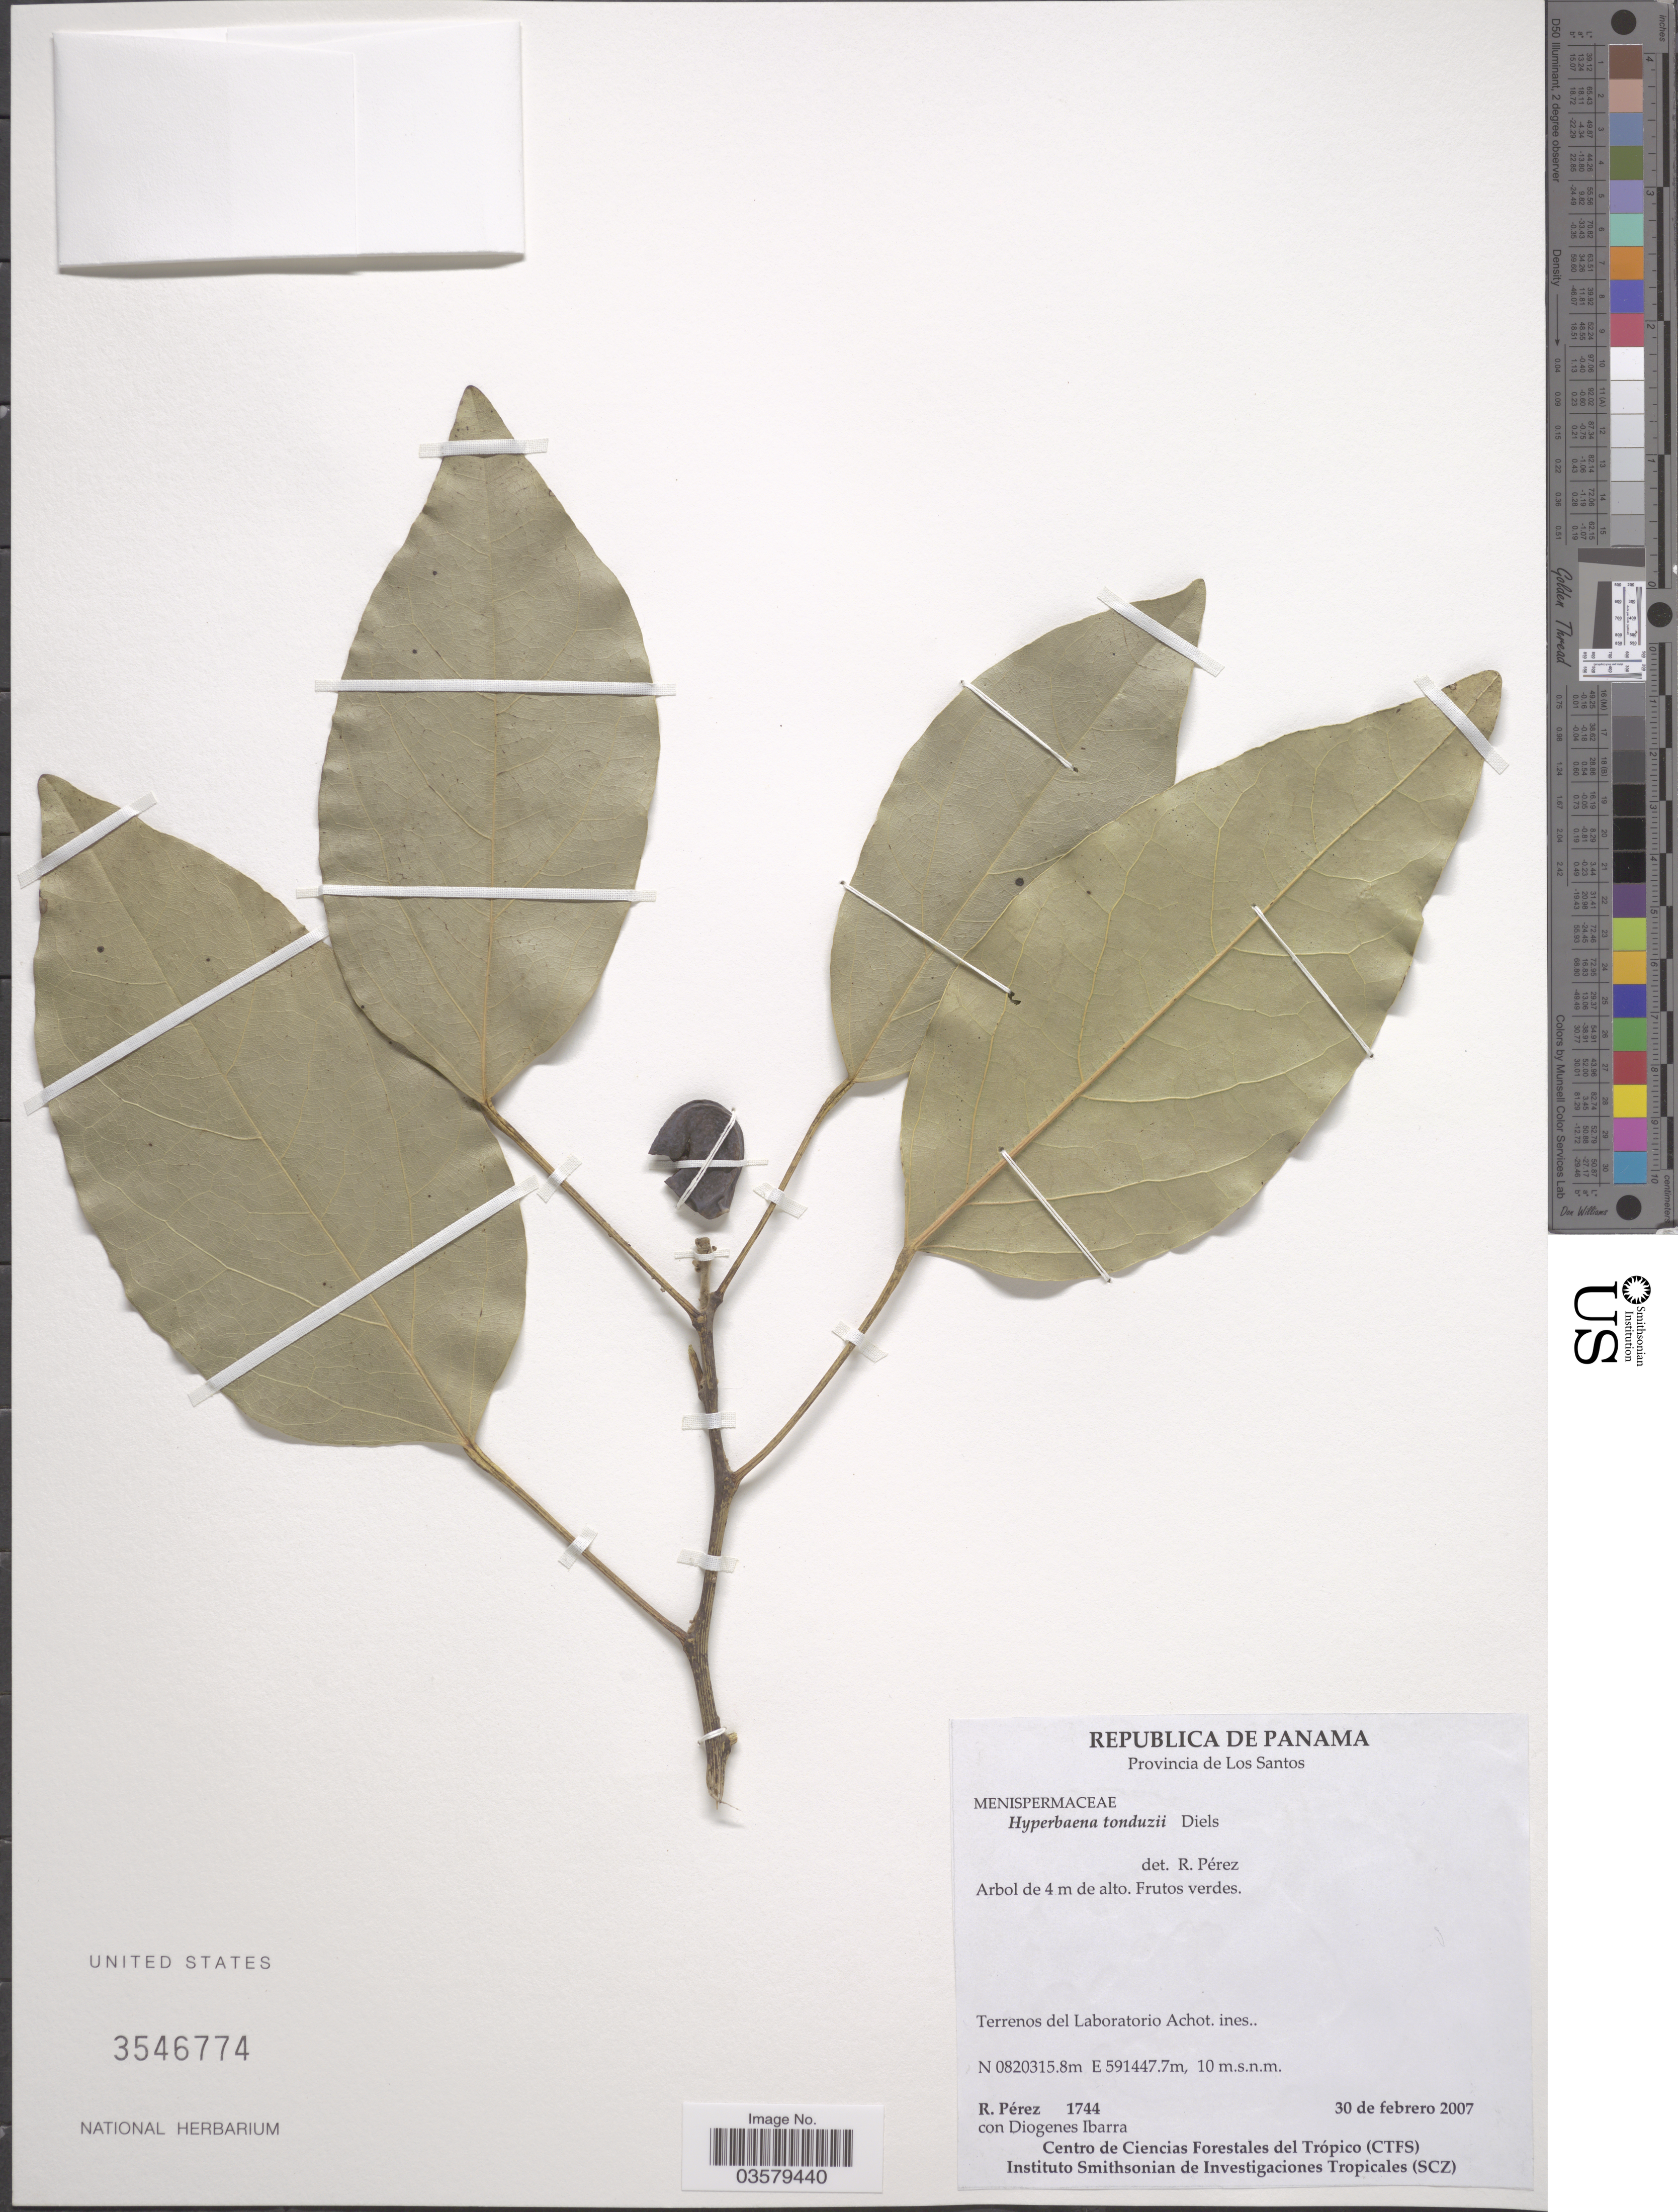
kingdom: Plantae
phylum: Tracheophyta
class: Magnoliopsida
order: Ranunculales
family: Menispermaceae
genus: Hyperbaena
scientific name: Hyperbaena tonduzii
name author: Diels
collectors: R. Perez & D. Ibarra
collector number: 1744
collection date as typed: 30 de febrero 2007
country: Panama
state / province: Los Santos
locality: Terrenos del Laboratorio Achot. ines [unsure placement]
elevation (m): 10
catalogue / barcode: US 3546774